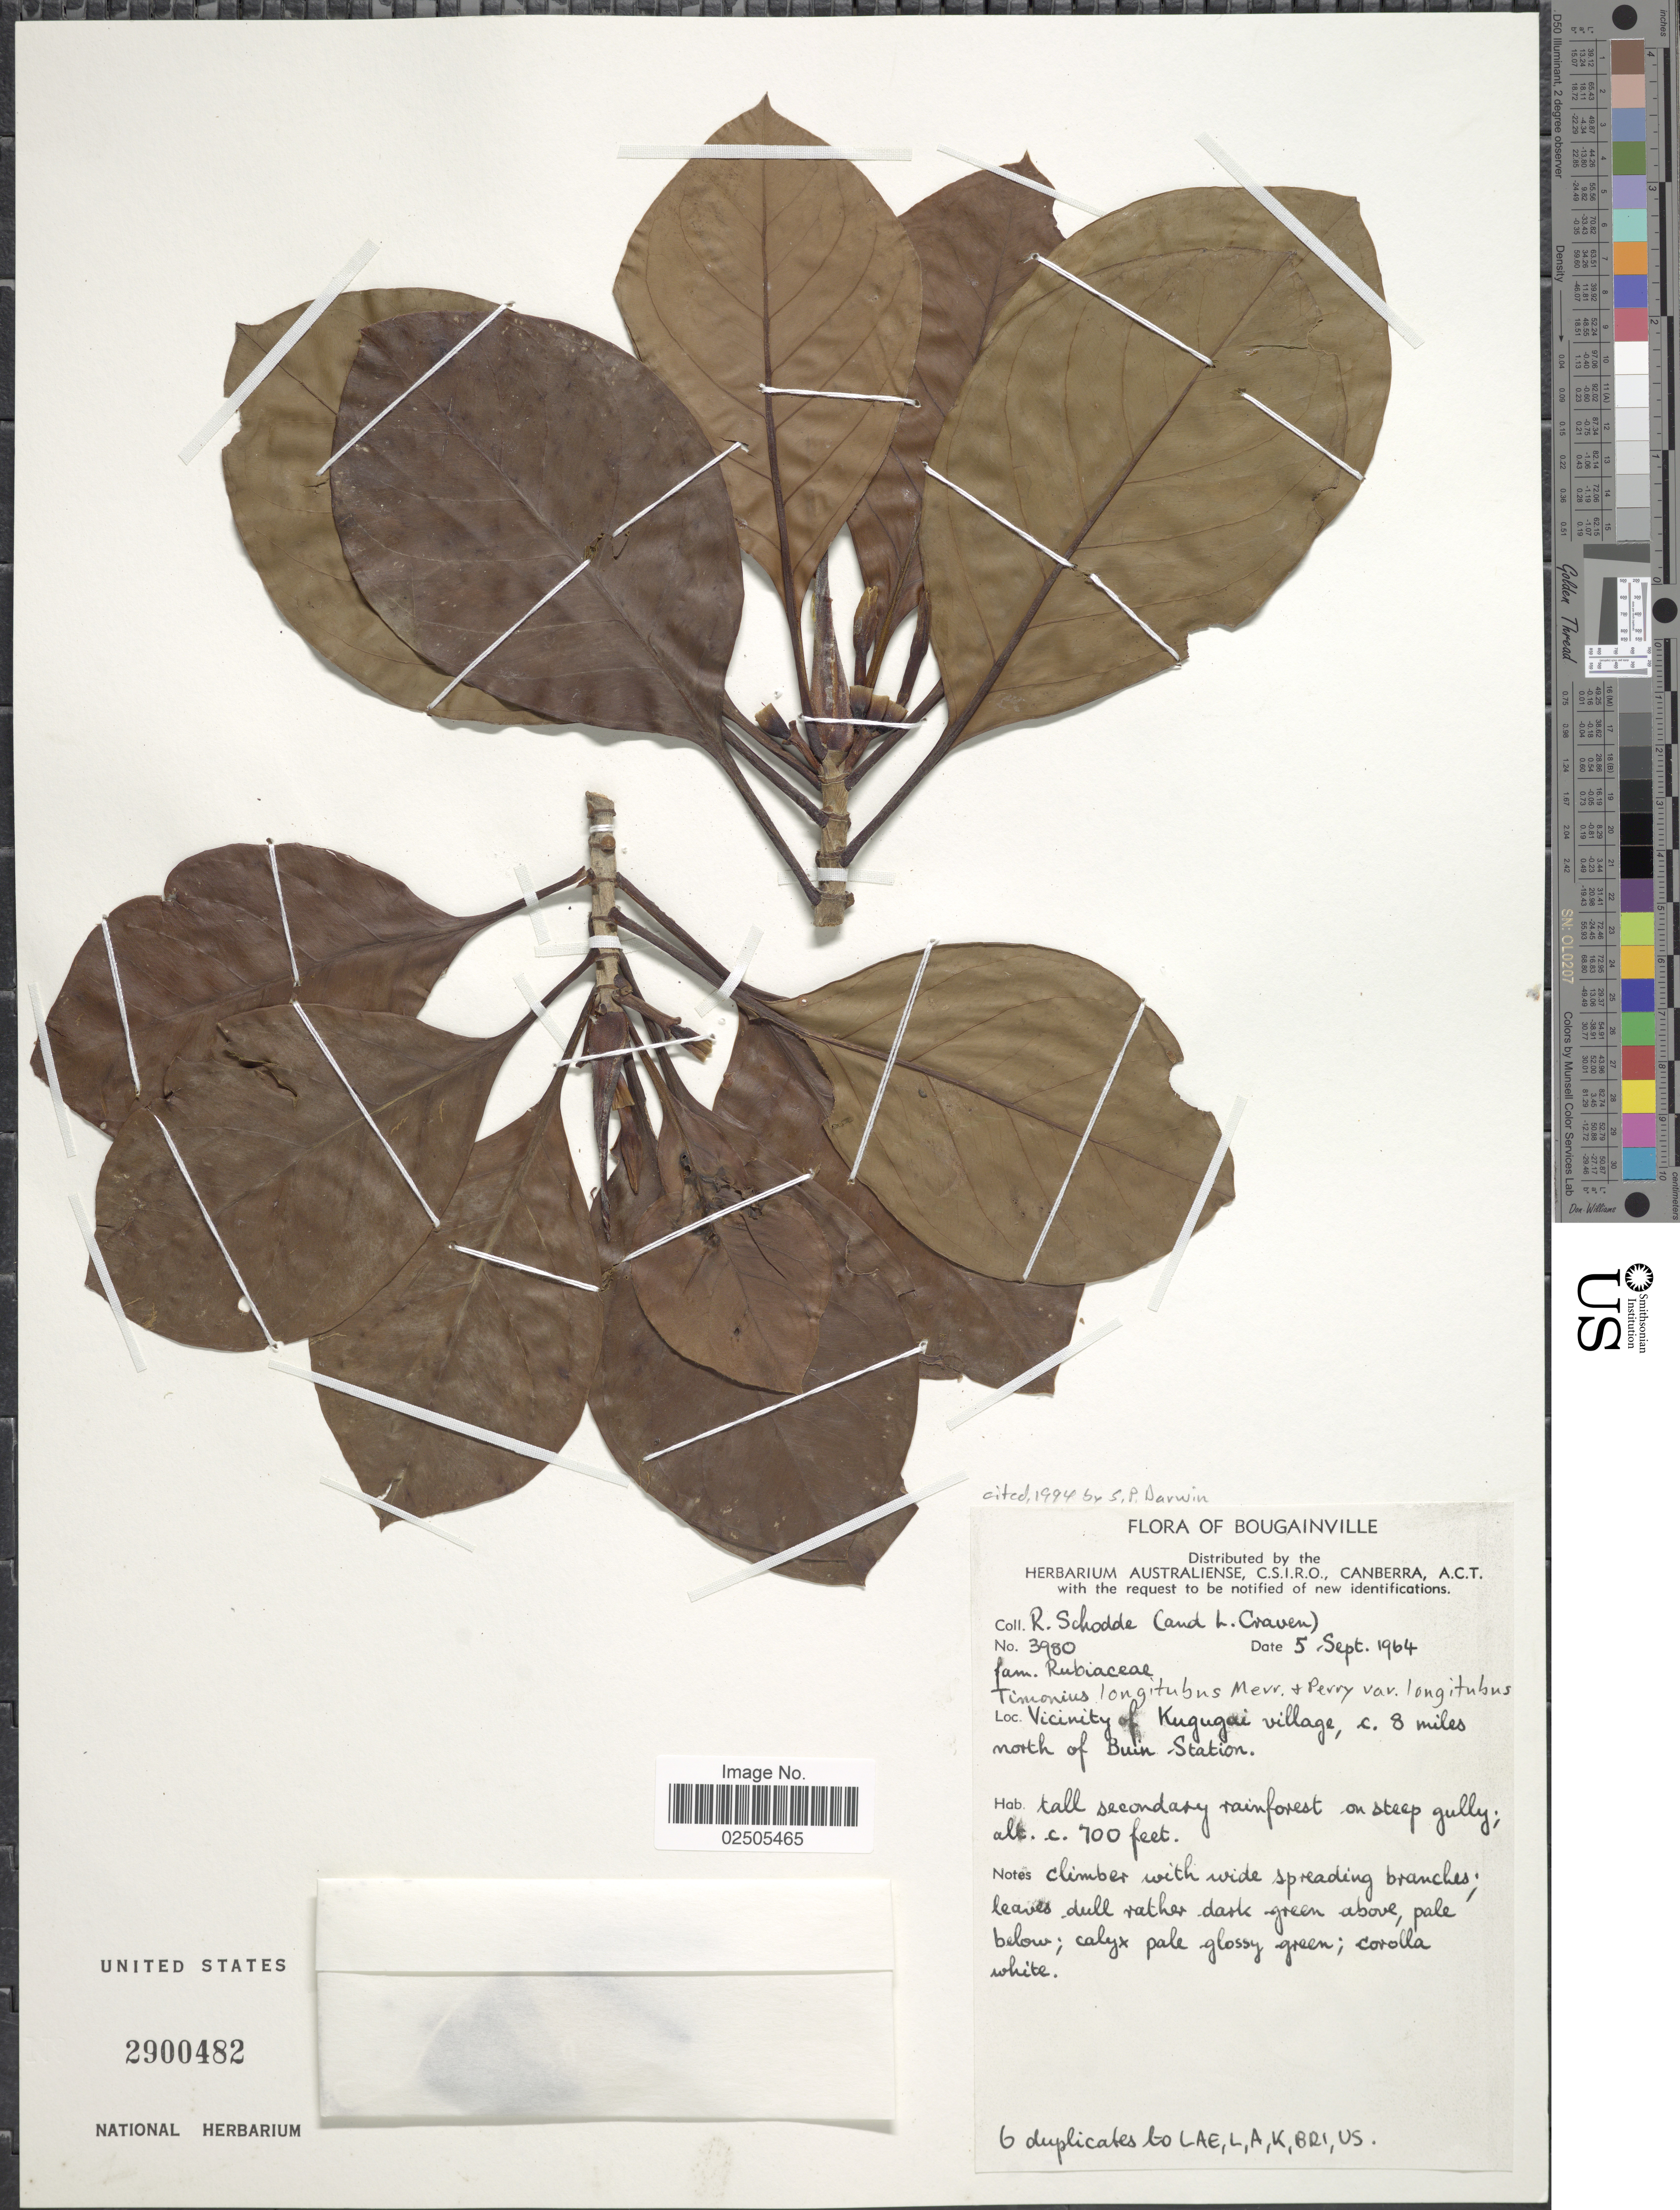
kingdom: Plantae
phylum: Tracheophyta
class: Magnoliopsida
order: Gentianales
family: Rubiaceae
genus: Timonius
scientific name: Timonius longitubus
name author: Merr. & L.M. Perry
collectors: R. Schodde & L. A. Craven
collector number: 3980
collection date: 1964-09-05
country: Papua New Guinea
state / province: Bougainville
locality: Vicinity of Kugugai village, c. 8 miles north of Buin Station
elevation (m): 213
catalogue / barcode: US 2900482